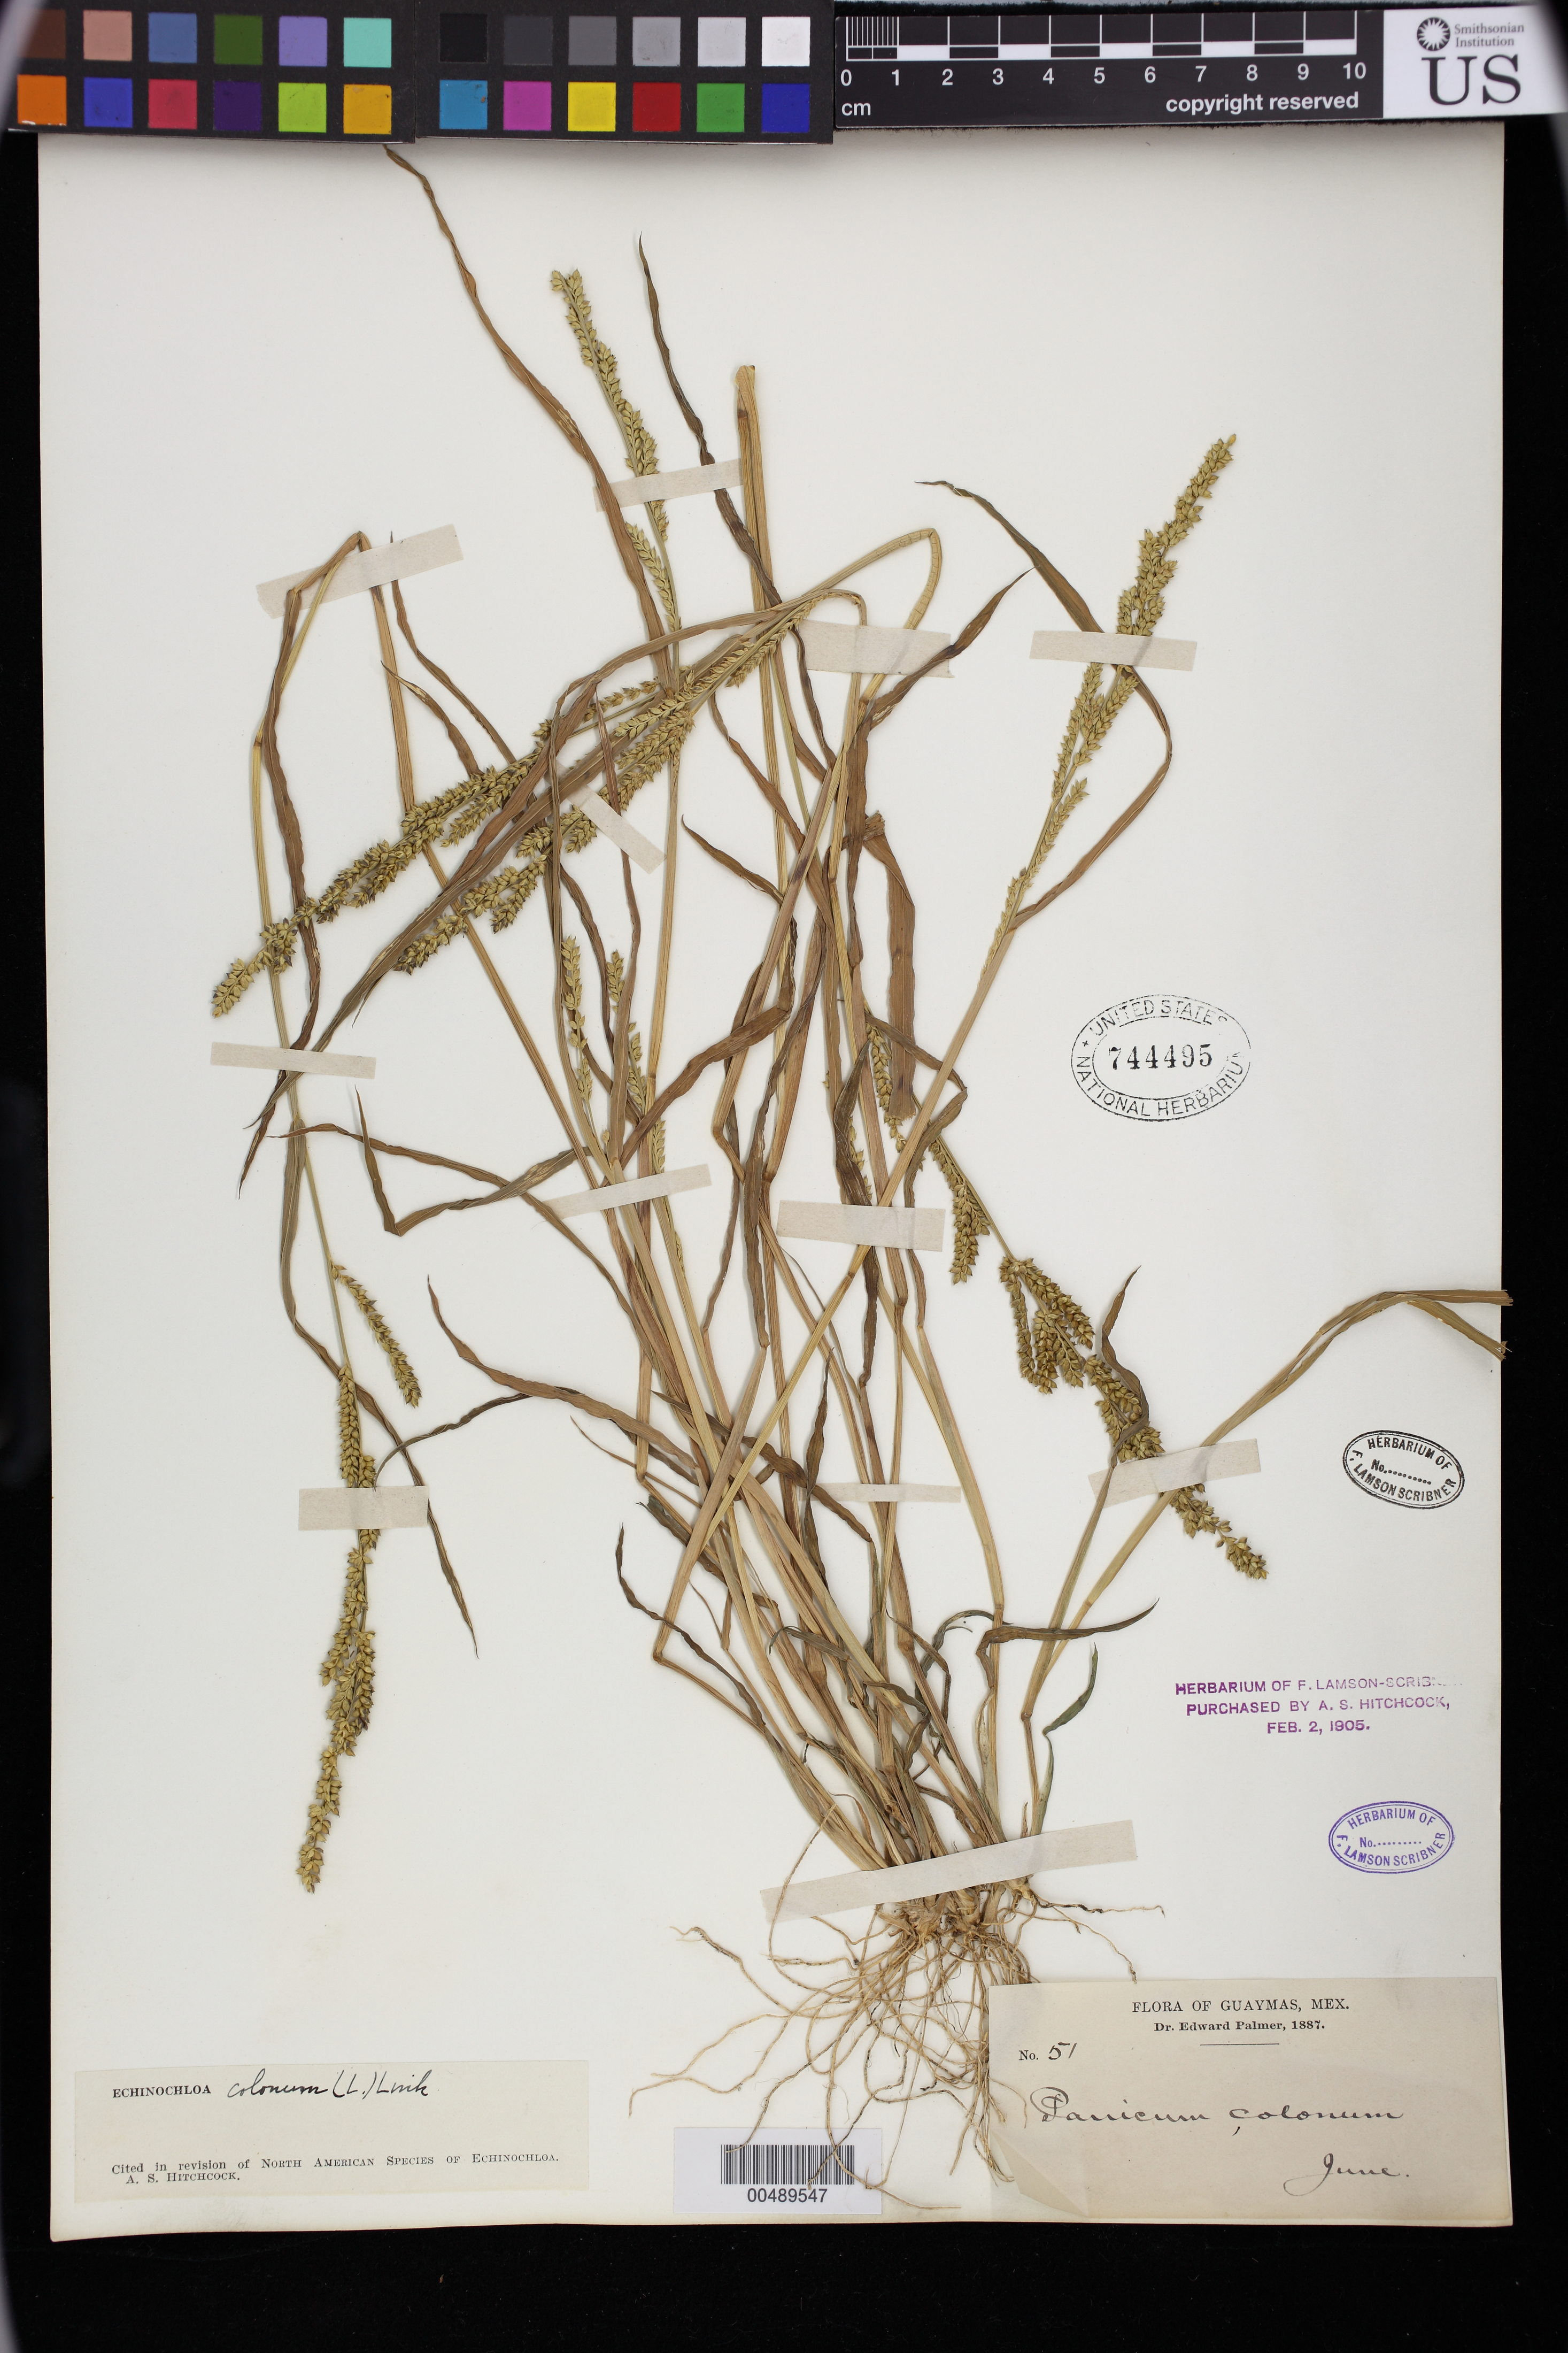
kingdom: Plantae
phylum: Tracheophyta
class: Liliopsida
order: Poales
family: Poaceae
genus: Echinochloa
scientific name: Echinochloa colona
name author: (L.) Link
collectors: E. Palmer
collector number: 51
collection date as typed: Jun 1887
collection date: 1887-06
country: Mexico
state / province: Sonora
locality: Guaymas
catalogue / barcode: US 744495